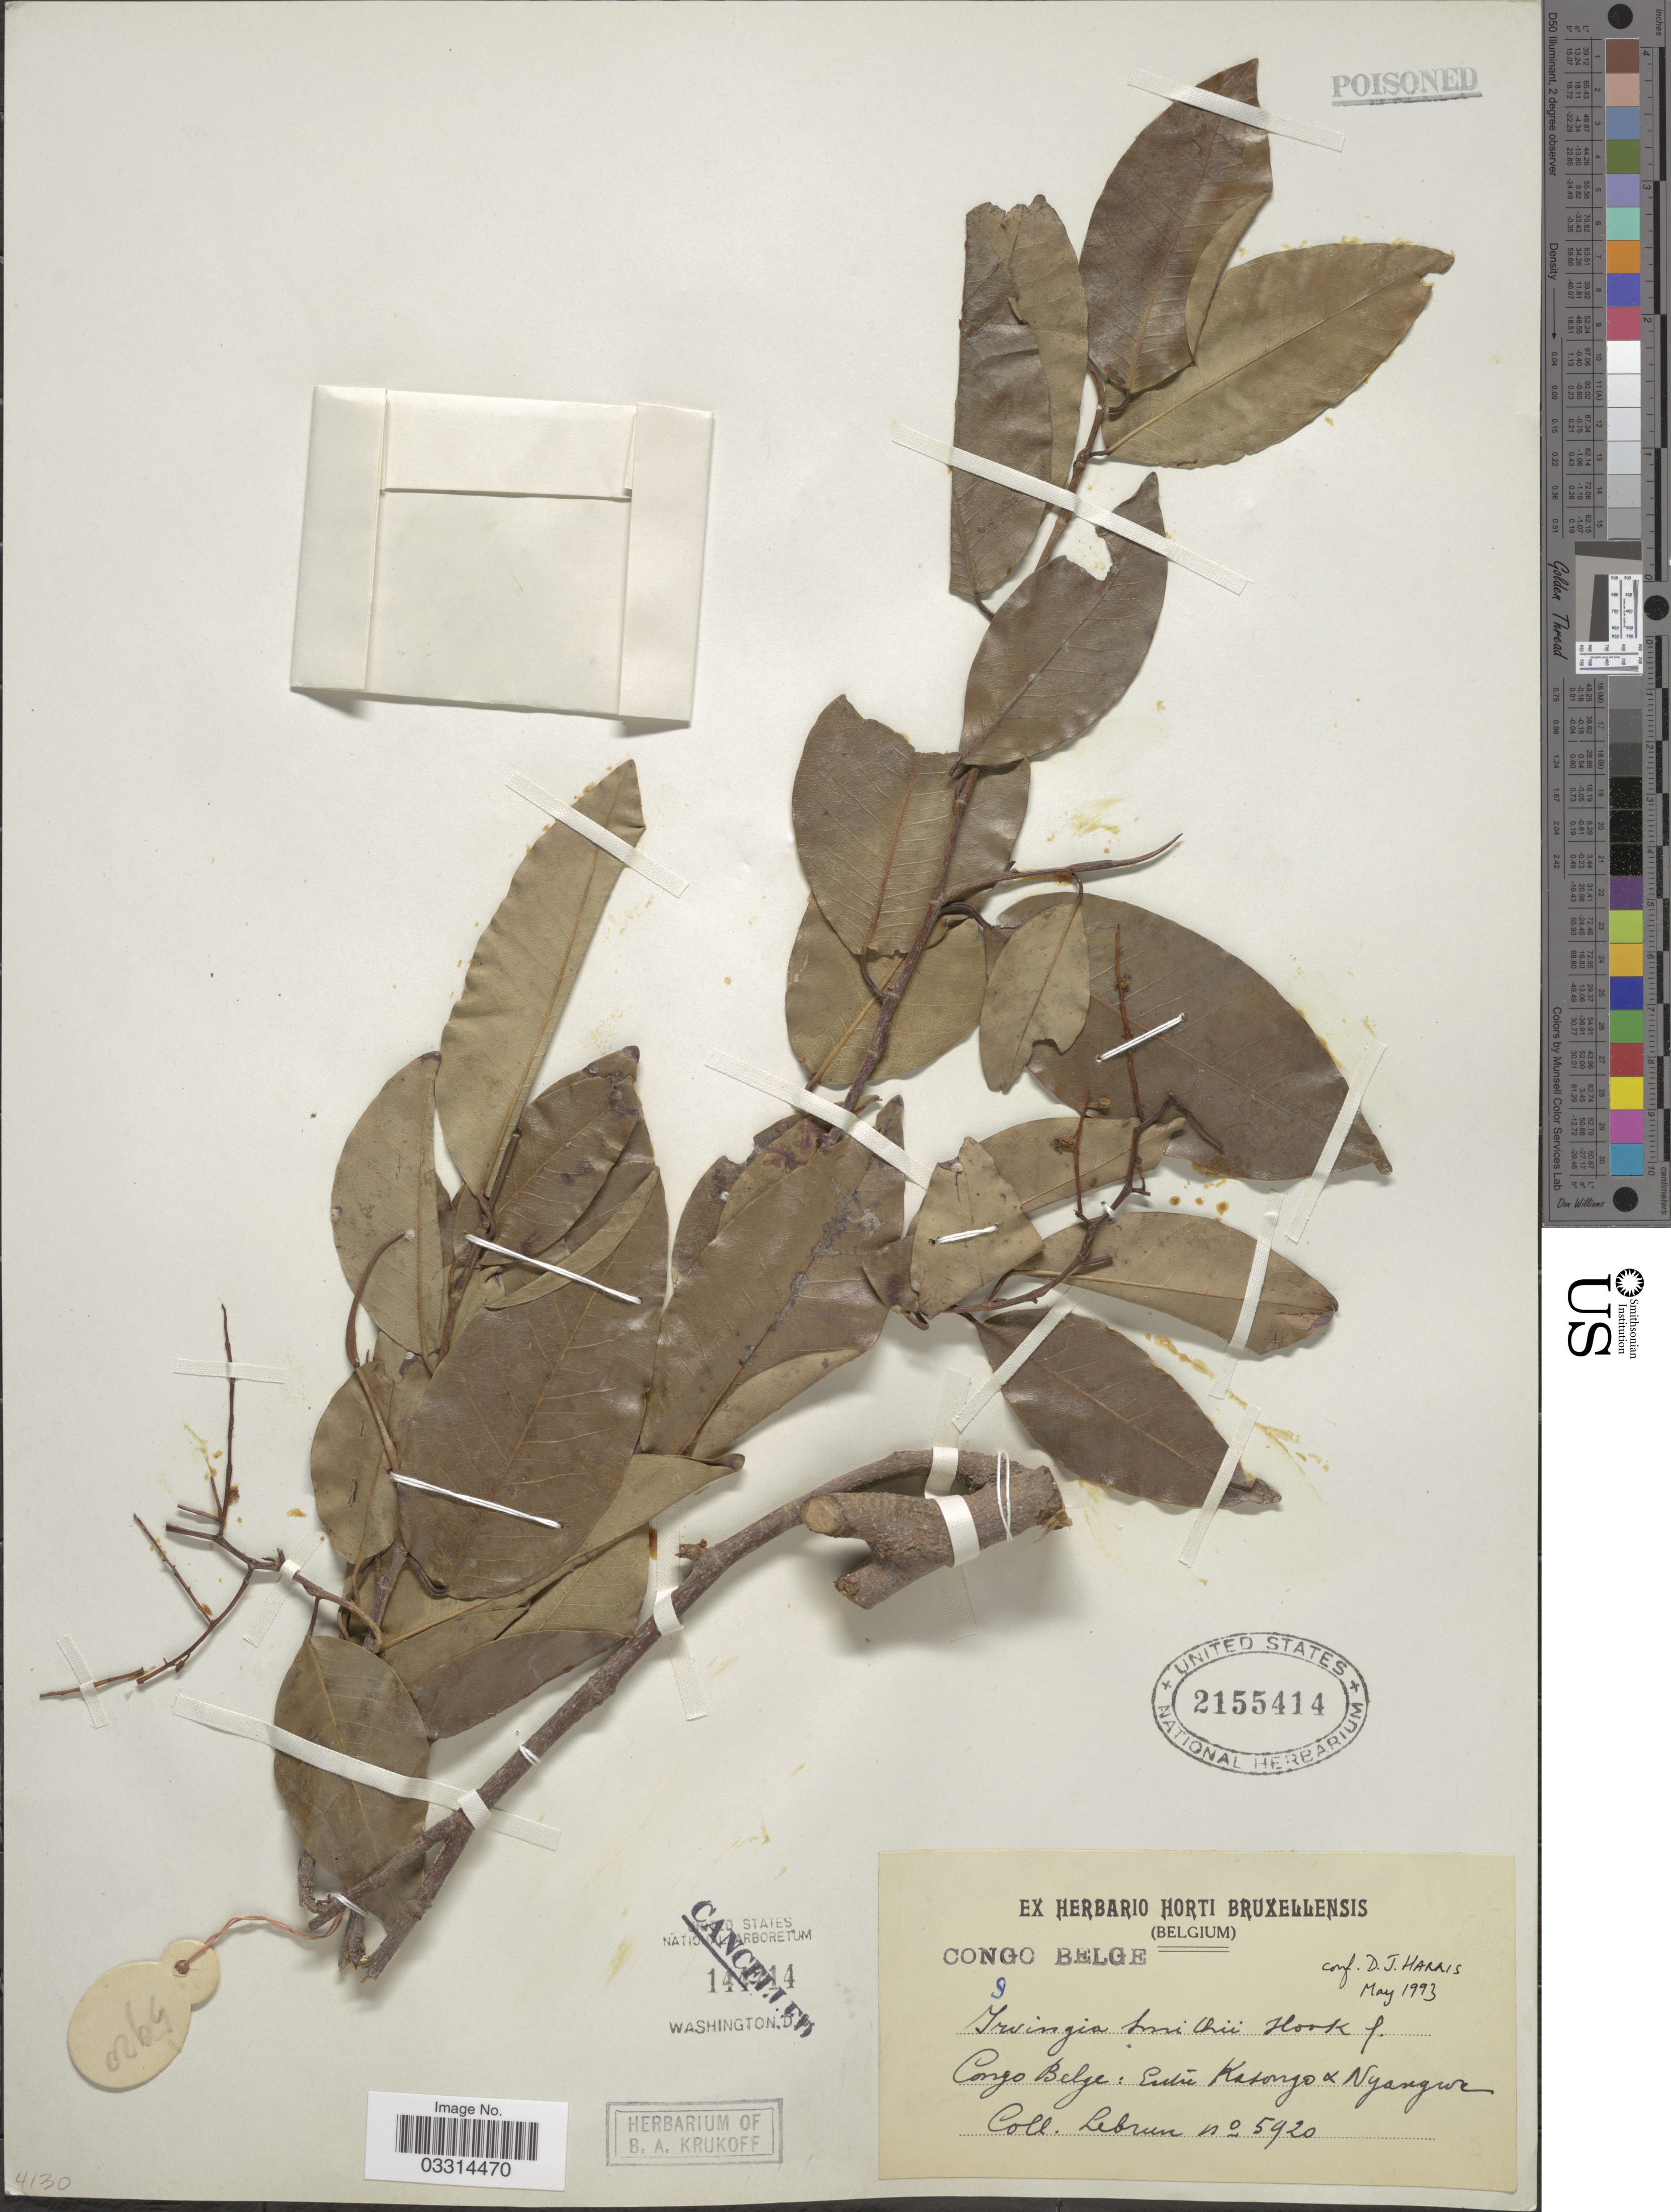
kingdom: Plantae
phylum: Tracheophyta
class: Magnoliopsida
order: Malpighiales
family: Irvingiaceae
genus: Irvingia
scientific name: Irvingia smithii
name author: Hook. f.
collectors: J.A. Lebrun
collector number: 5920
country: Congo, Democratic Republic of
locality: Congo Belge: Entre Kasongo & Nyangwe.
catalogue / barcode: US 2155414